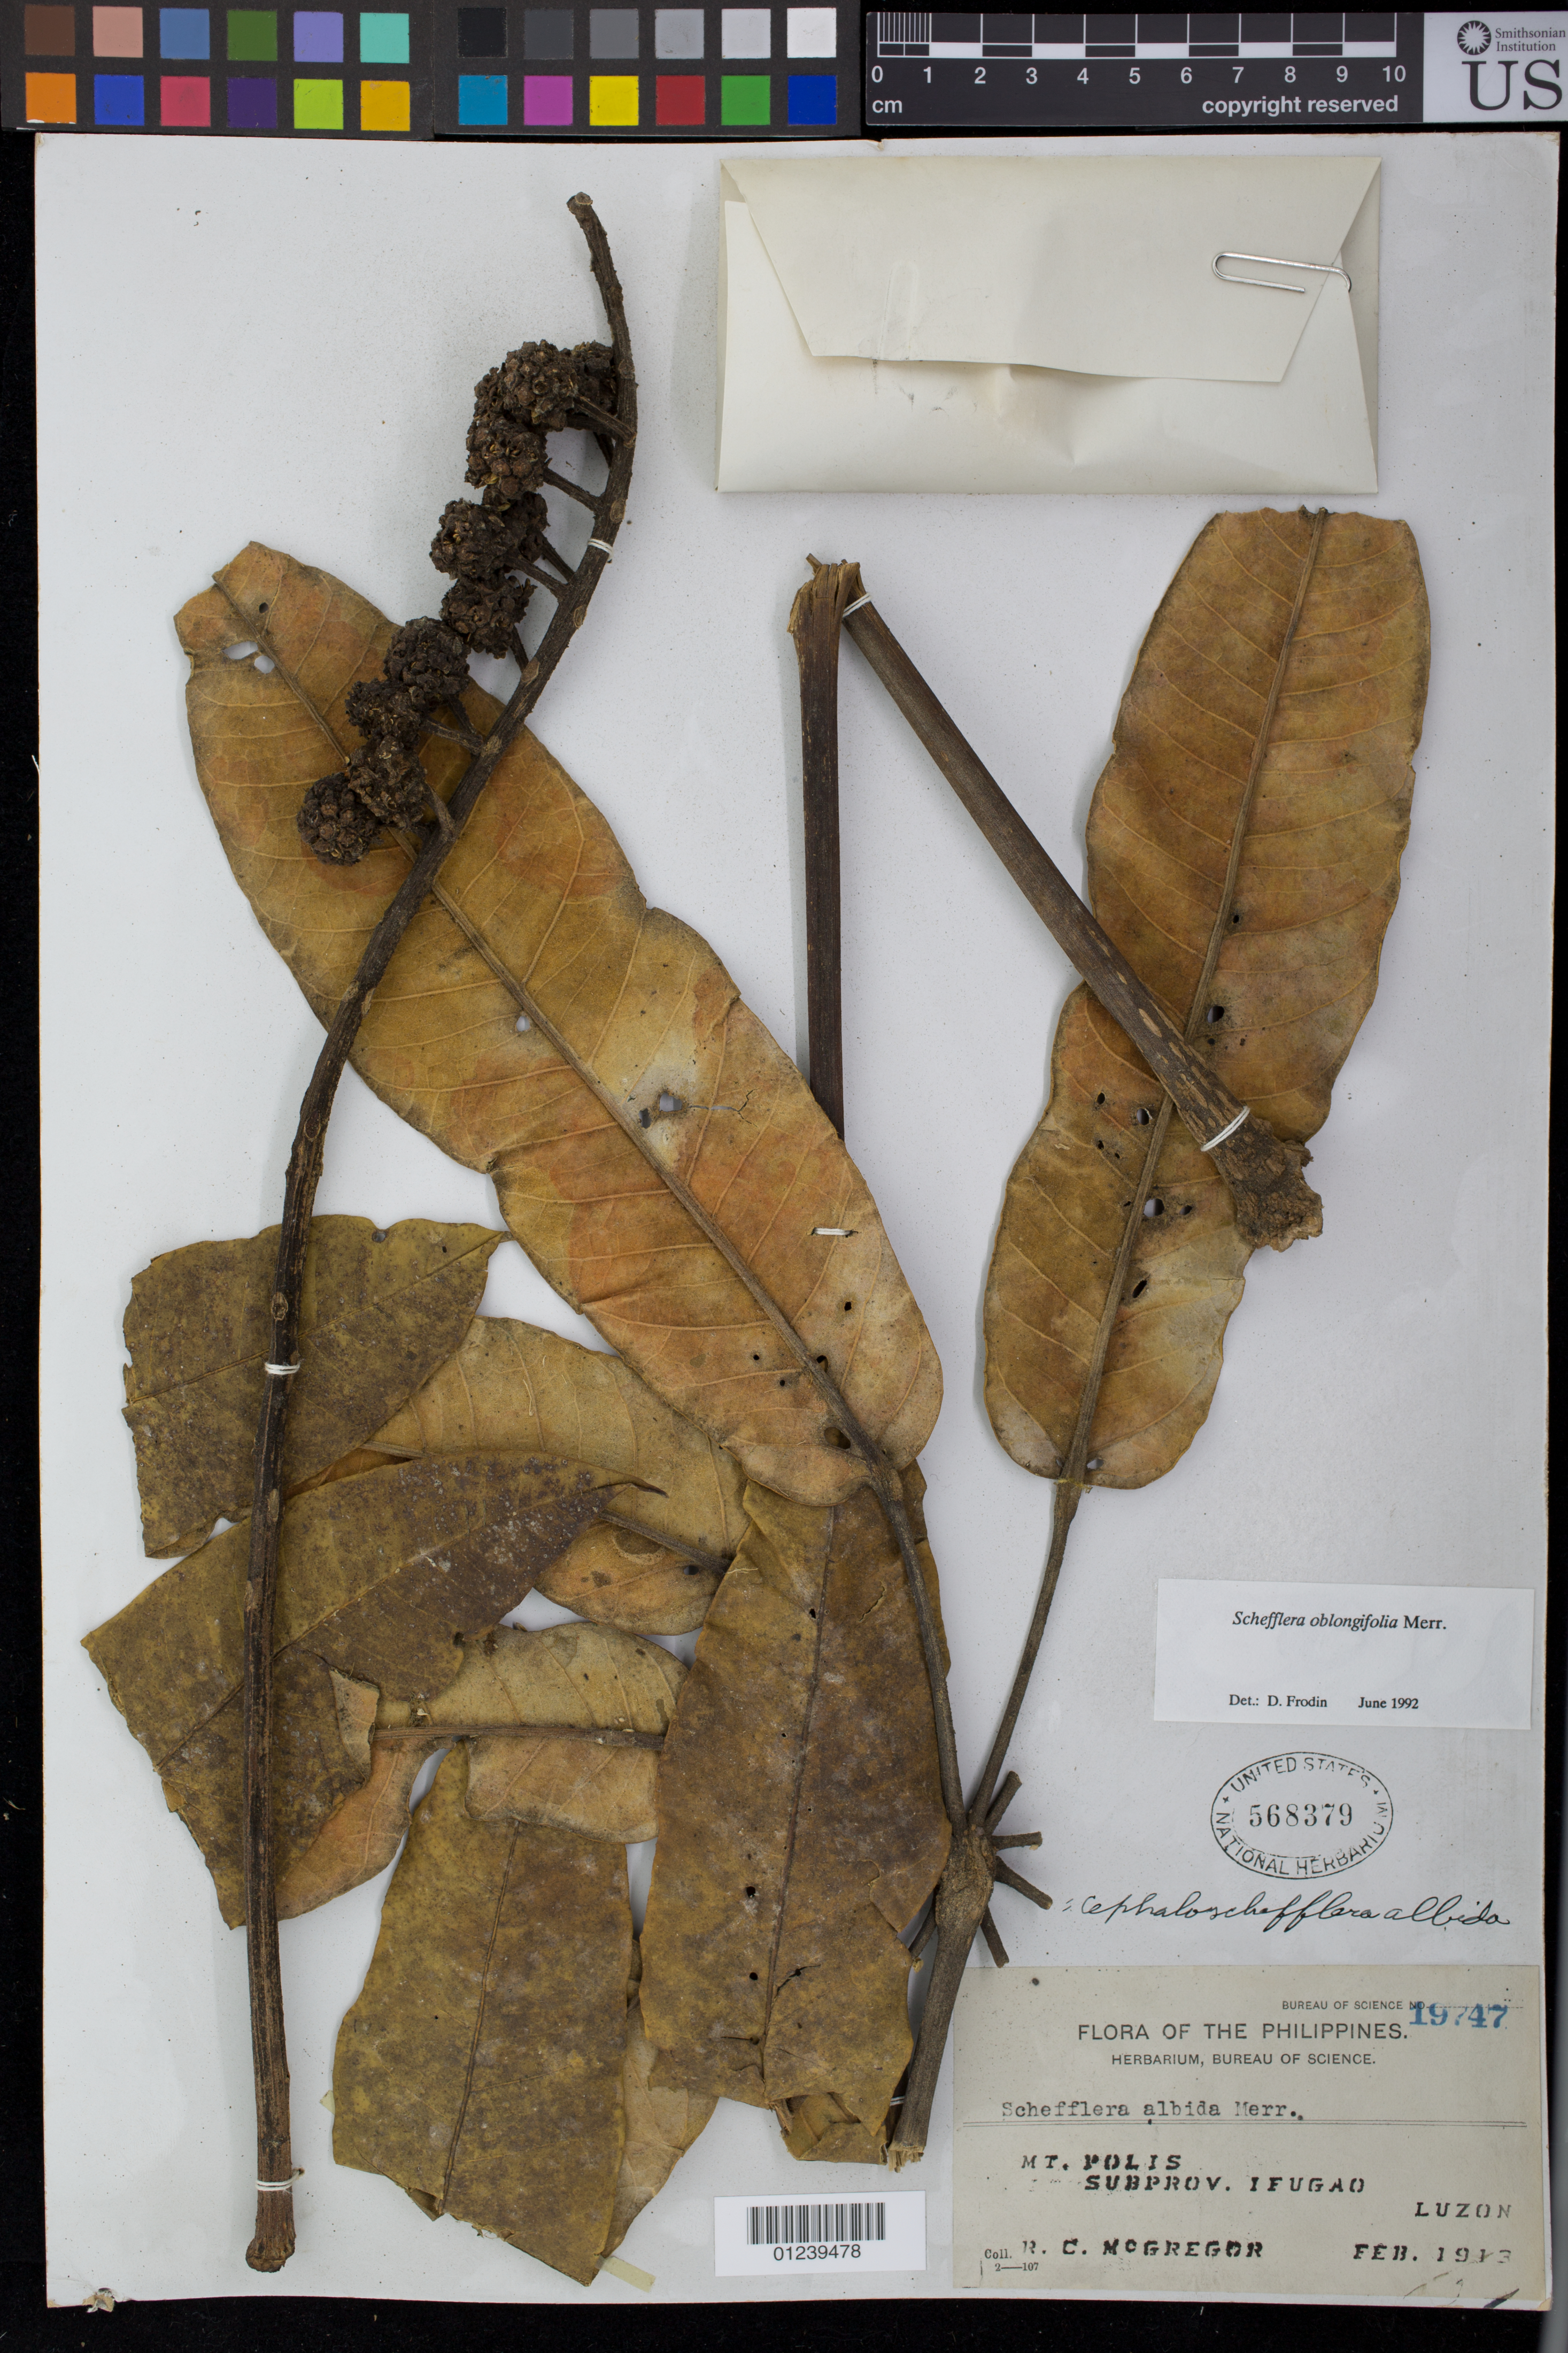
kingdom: Plantae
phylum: Tracheophyta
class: Magnoliopsida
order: Apiales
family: Araliaceae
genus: Schefflera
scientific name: Schefflera oblongifolia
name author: Merr.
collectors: R. C. McGregor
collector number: Bur. Sci. 19747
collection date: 1913-02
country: Philippines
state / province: Cordillera (Administrative Region)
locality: Mt. Polis, Subprov. Ifugao, Luzon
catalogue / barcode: US 568379